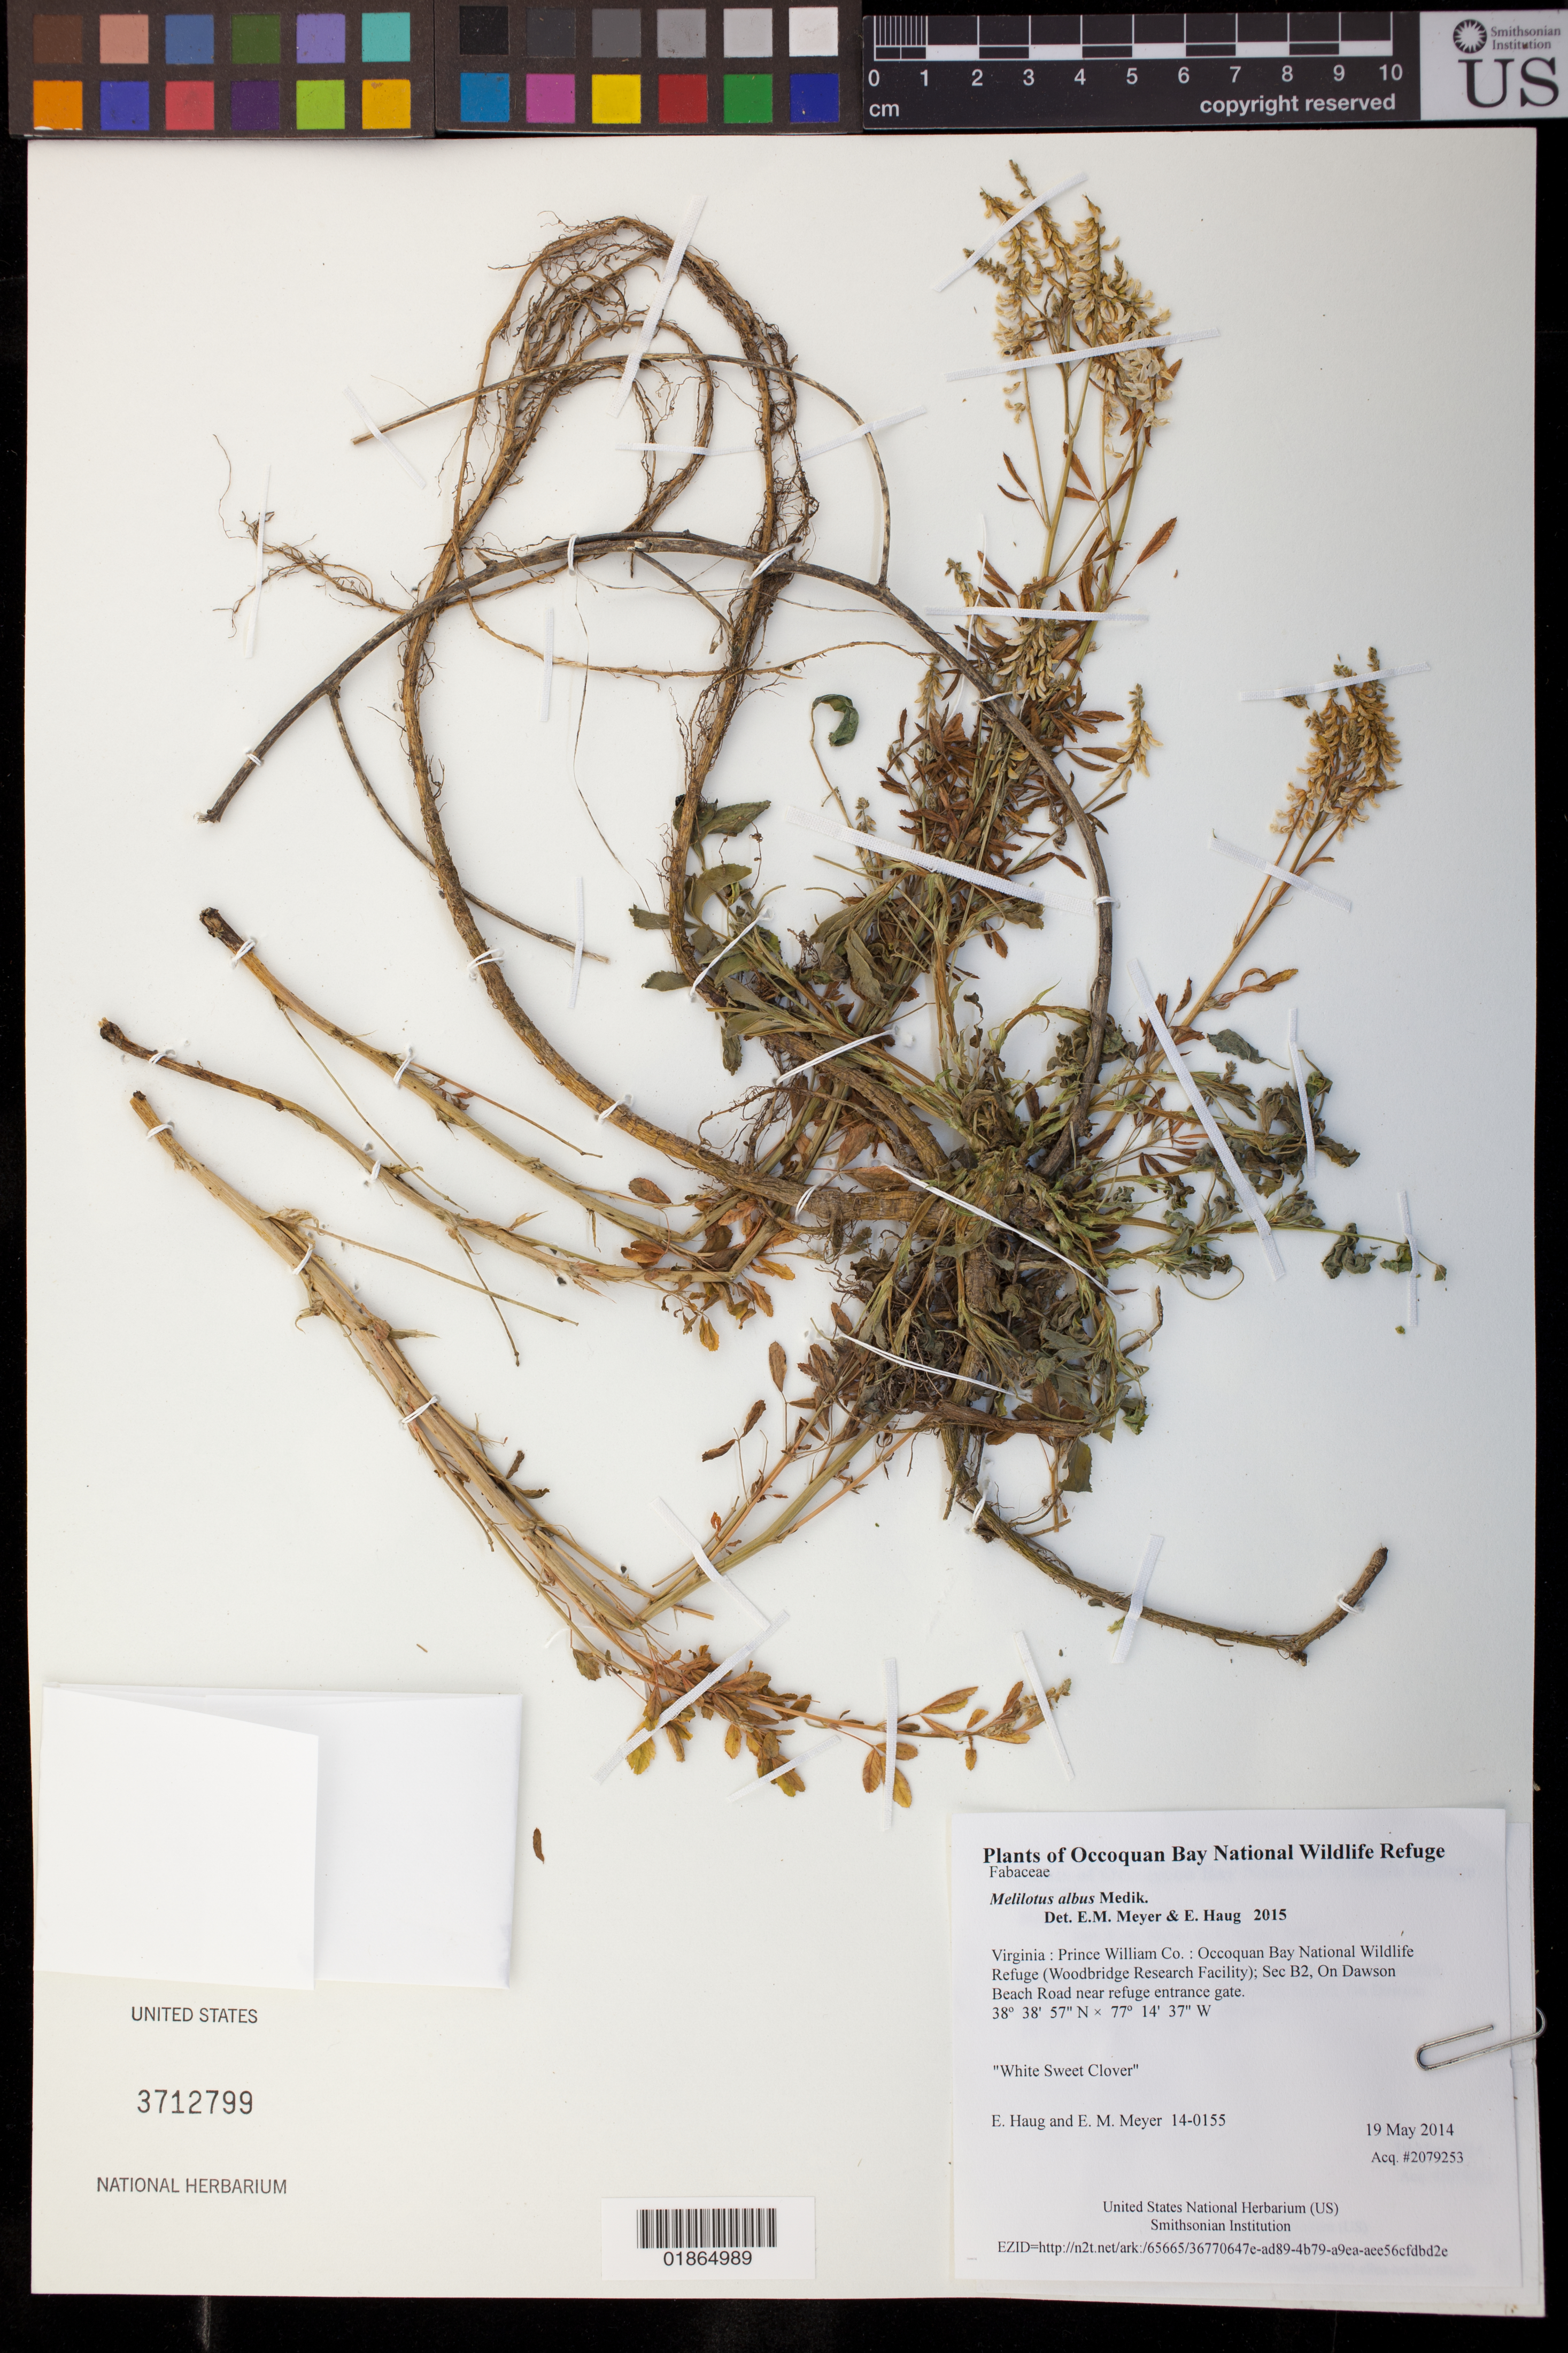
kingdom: Plantae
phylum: Tracheophyta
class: Magnoliopsida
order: Fabales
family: Fabaceae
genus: Melilotus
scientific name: Melilotus albus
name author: Medik.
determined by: Meyer, E. M.; Haug, E.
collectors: E. Haug & E. M. Meyer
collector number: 14-0155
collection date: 2014-05-19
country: United States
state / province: Virginia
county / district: Prince William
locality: Occoquan Bay National Wildlife Refuge (Woodbridge Research Facility); Sec B2, On Dawson Beach Road near refuge entrance gate.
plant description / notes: White Sweet Clover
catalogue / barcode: US 3712799